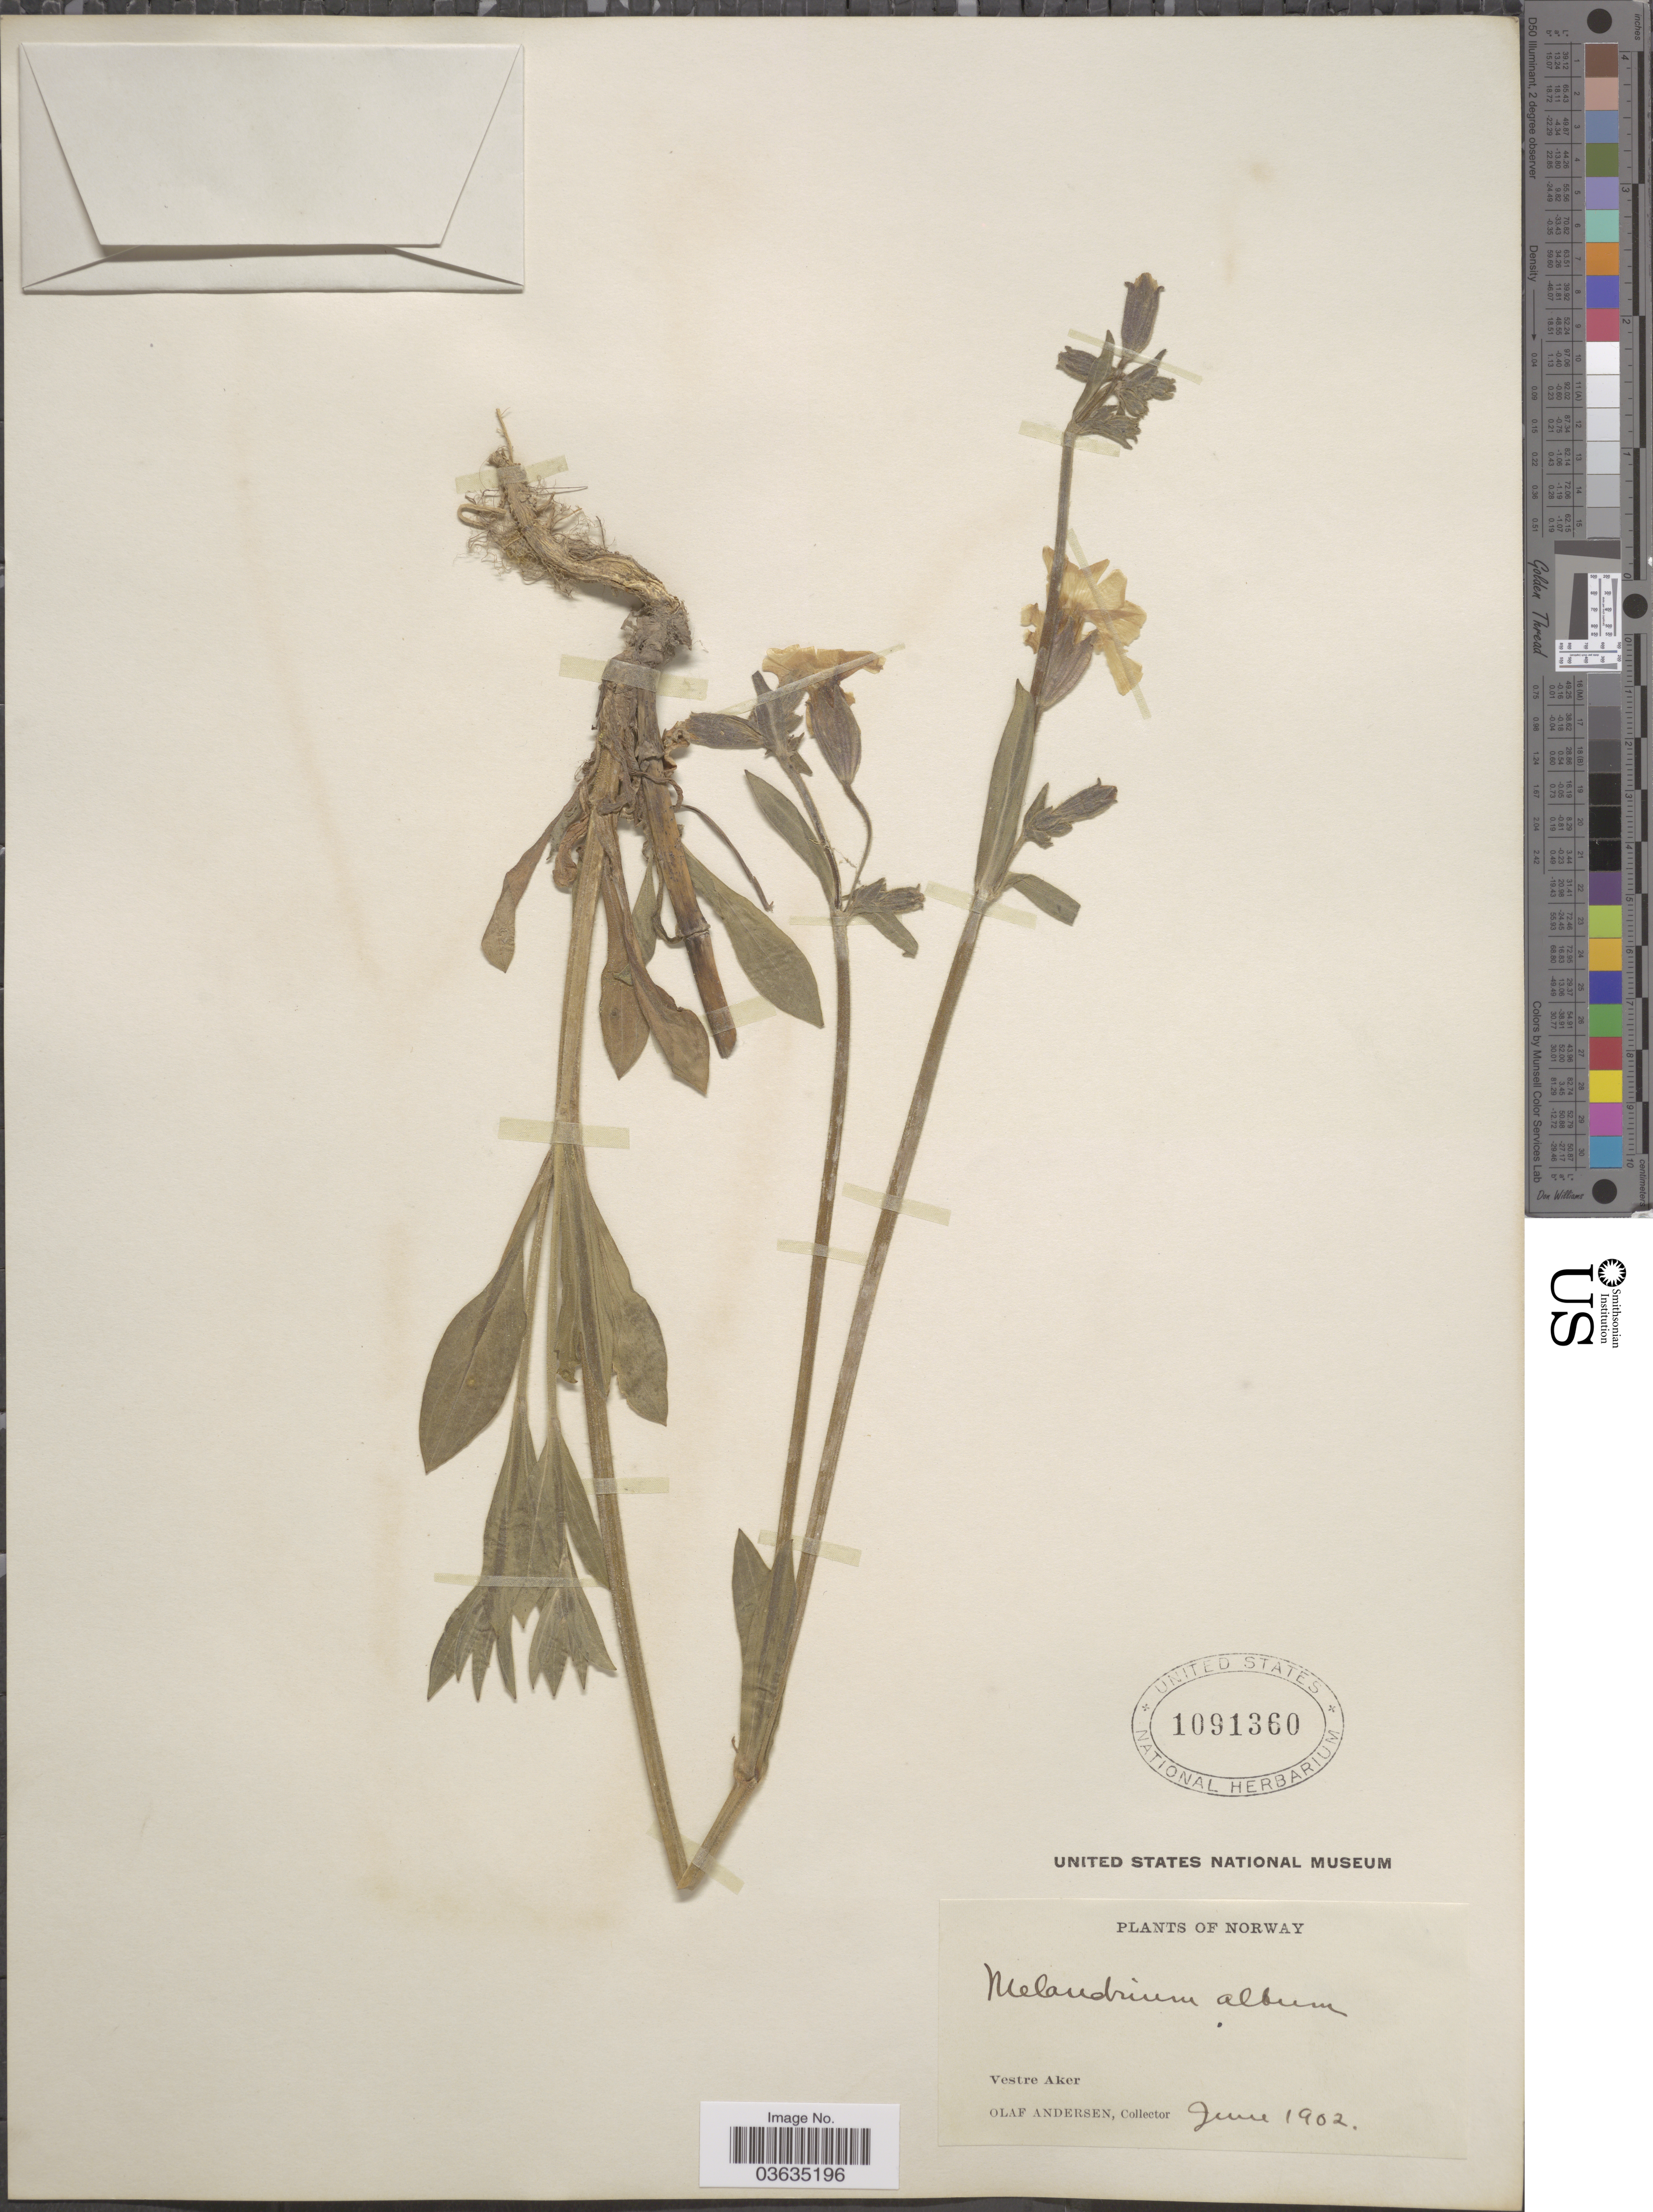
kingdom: Plantae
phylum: Tracheophyta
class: Magnoliopsida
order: Caryophyllales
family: Caryophyllaceae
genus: Silene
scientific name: Silene latifolia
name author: Poir.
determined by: Strong, Mark T., (BOT), Smithsonian Institution - National Museum of Natural History (UNITED STATES)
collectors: O. Andersen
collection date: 1902-06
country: Norway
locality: Vestre Aker.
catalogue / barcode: US 1091360